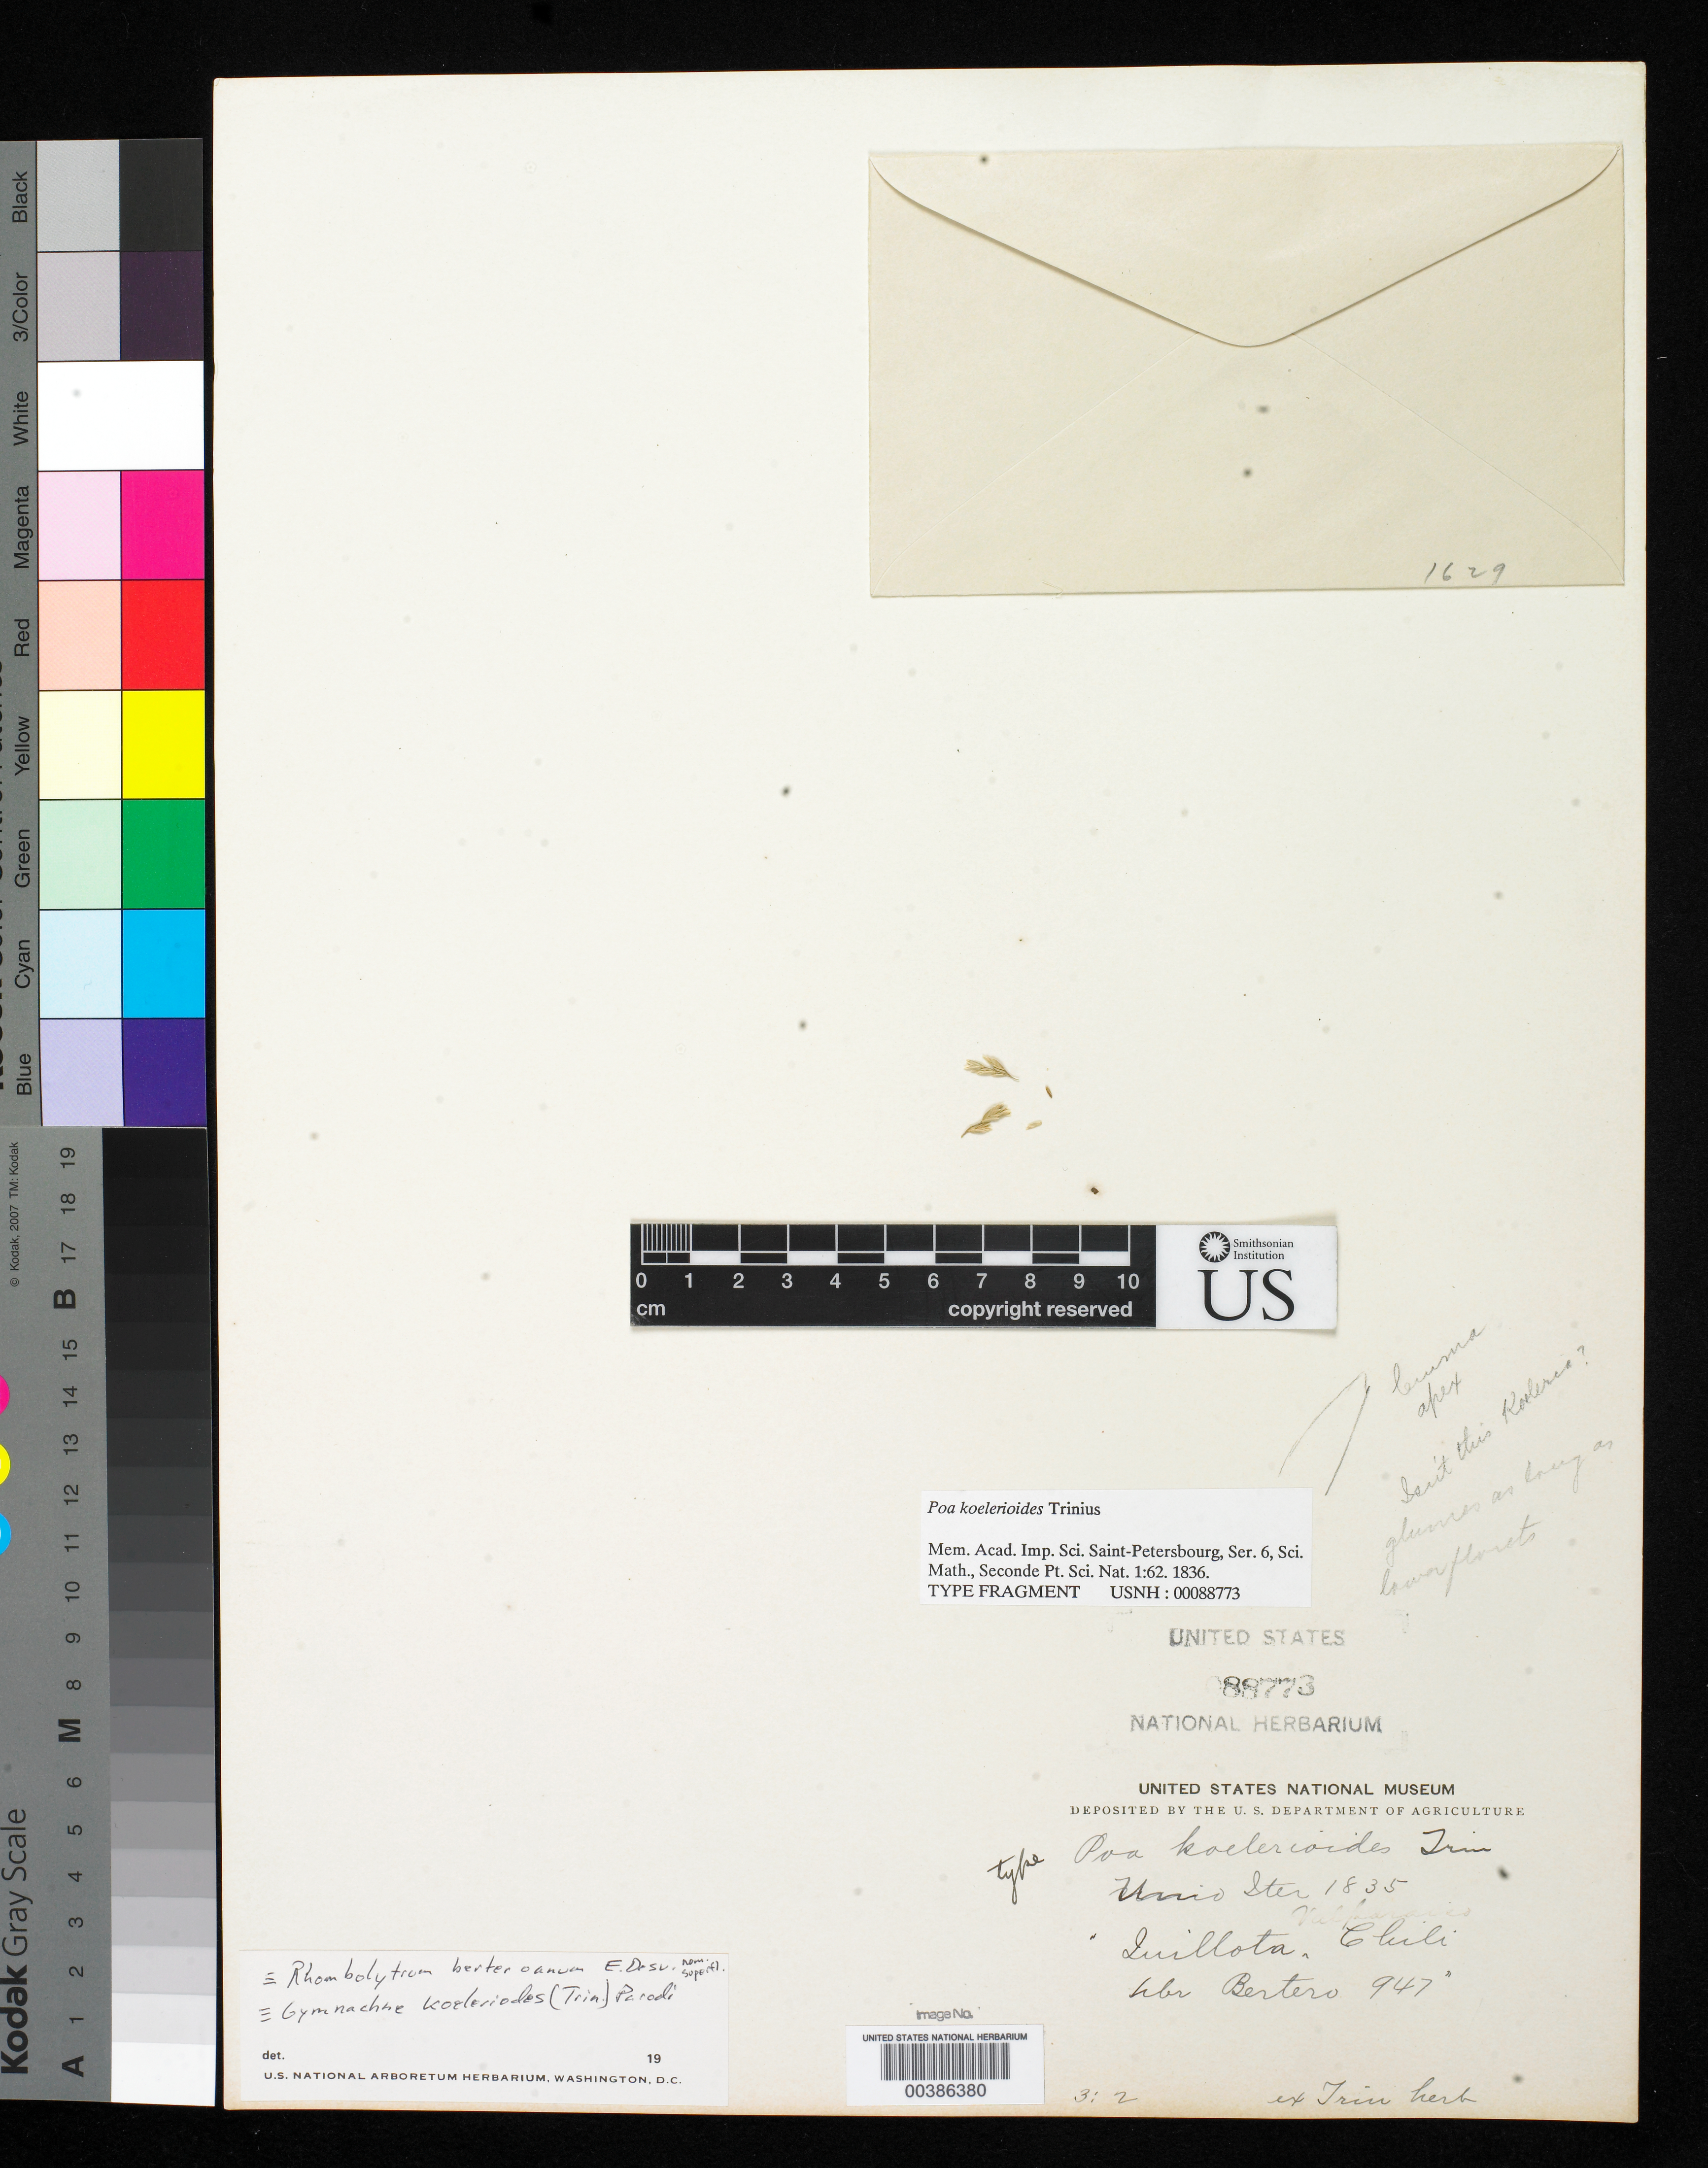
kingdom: Plantae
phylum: Tracheophyta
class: Liliopsida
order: Poales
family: Poaceae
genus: Poa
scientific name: Poa koelerioides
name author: Trin.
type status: Type Fragment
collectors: C. L. G. Bertero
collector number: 947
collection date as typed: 1835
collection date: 1835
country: Chile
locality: Quillota.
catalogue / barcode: US 88773